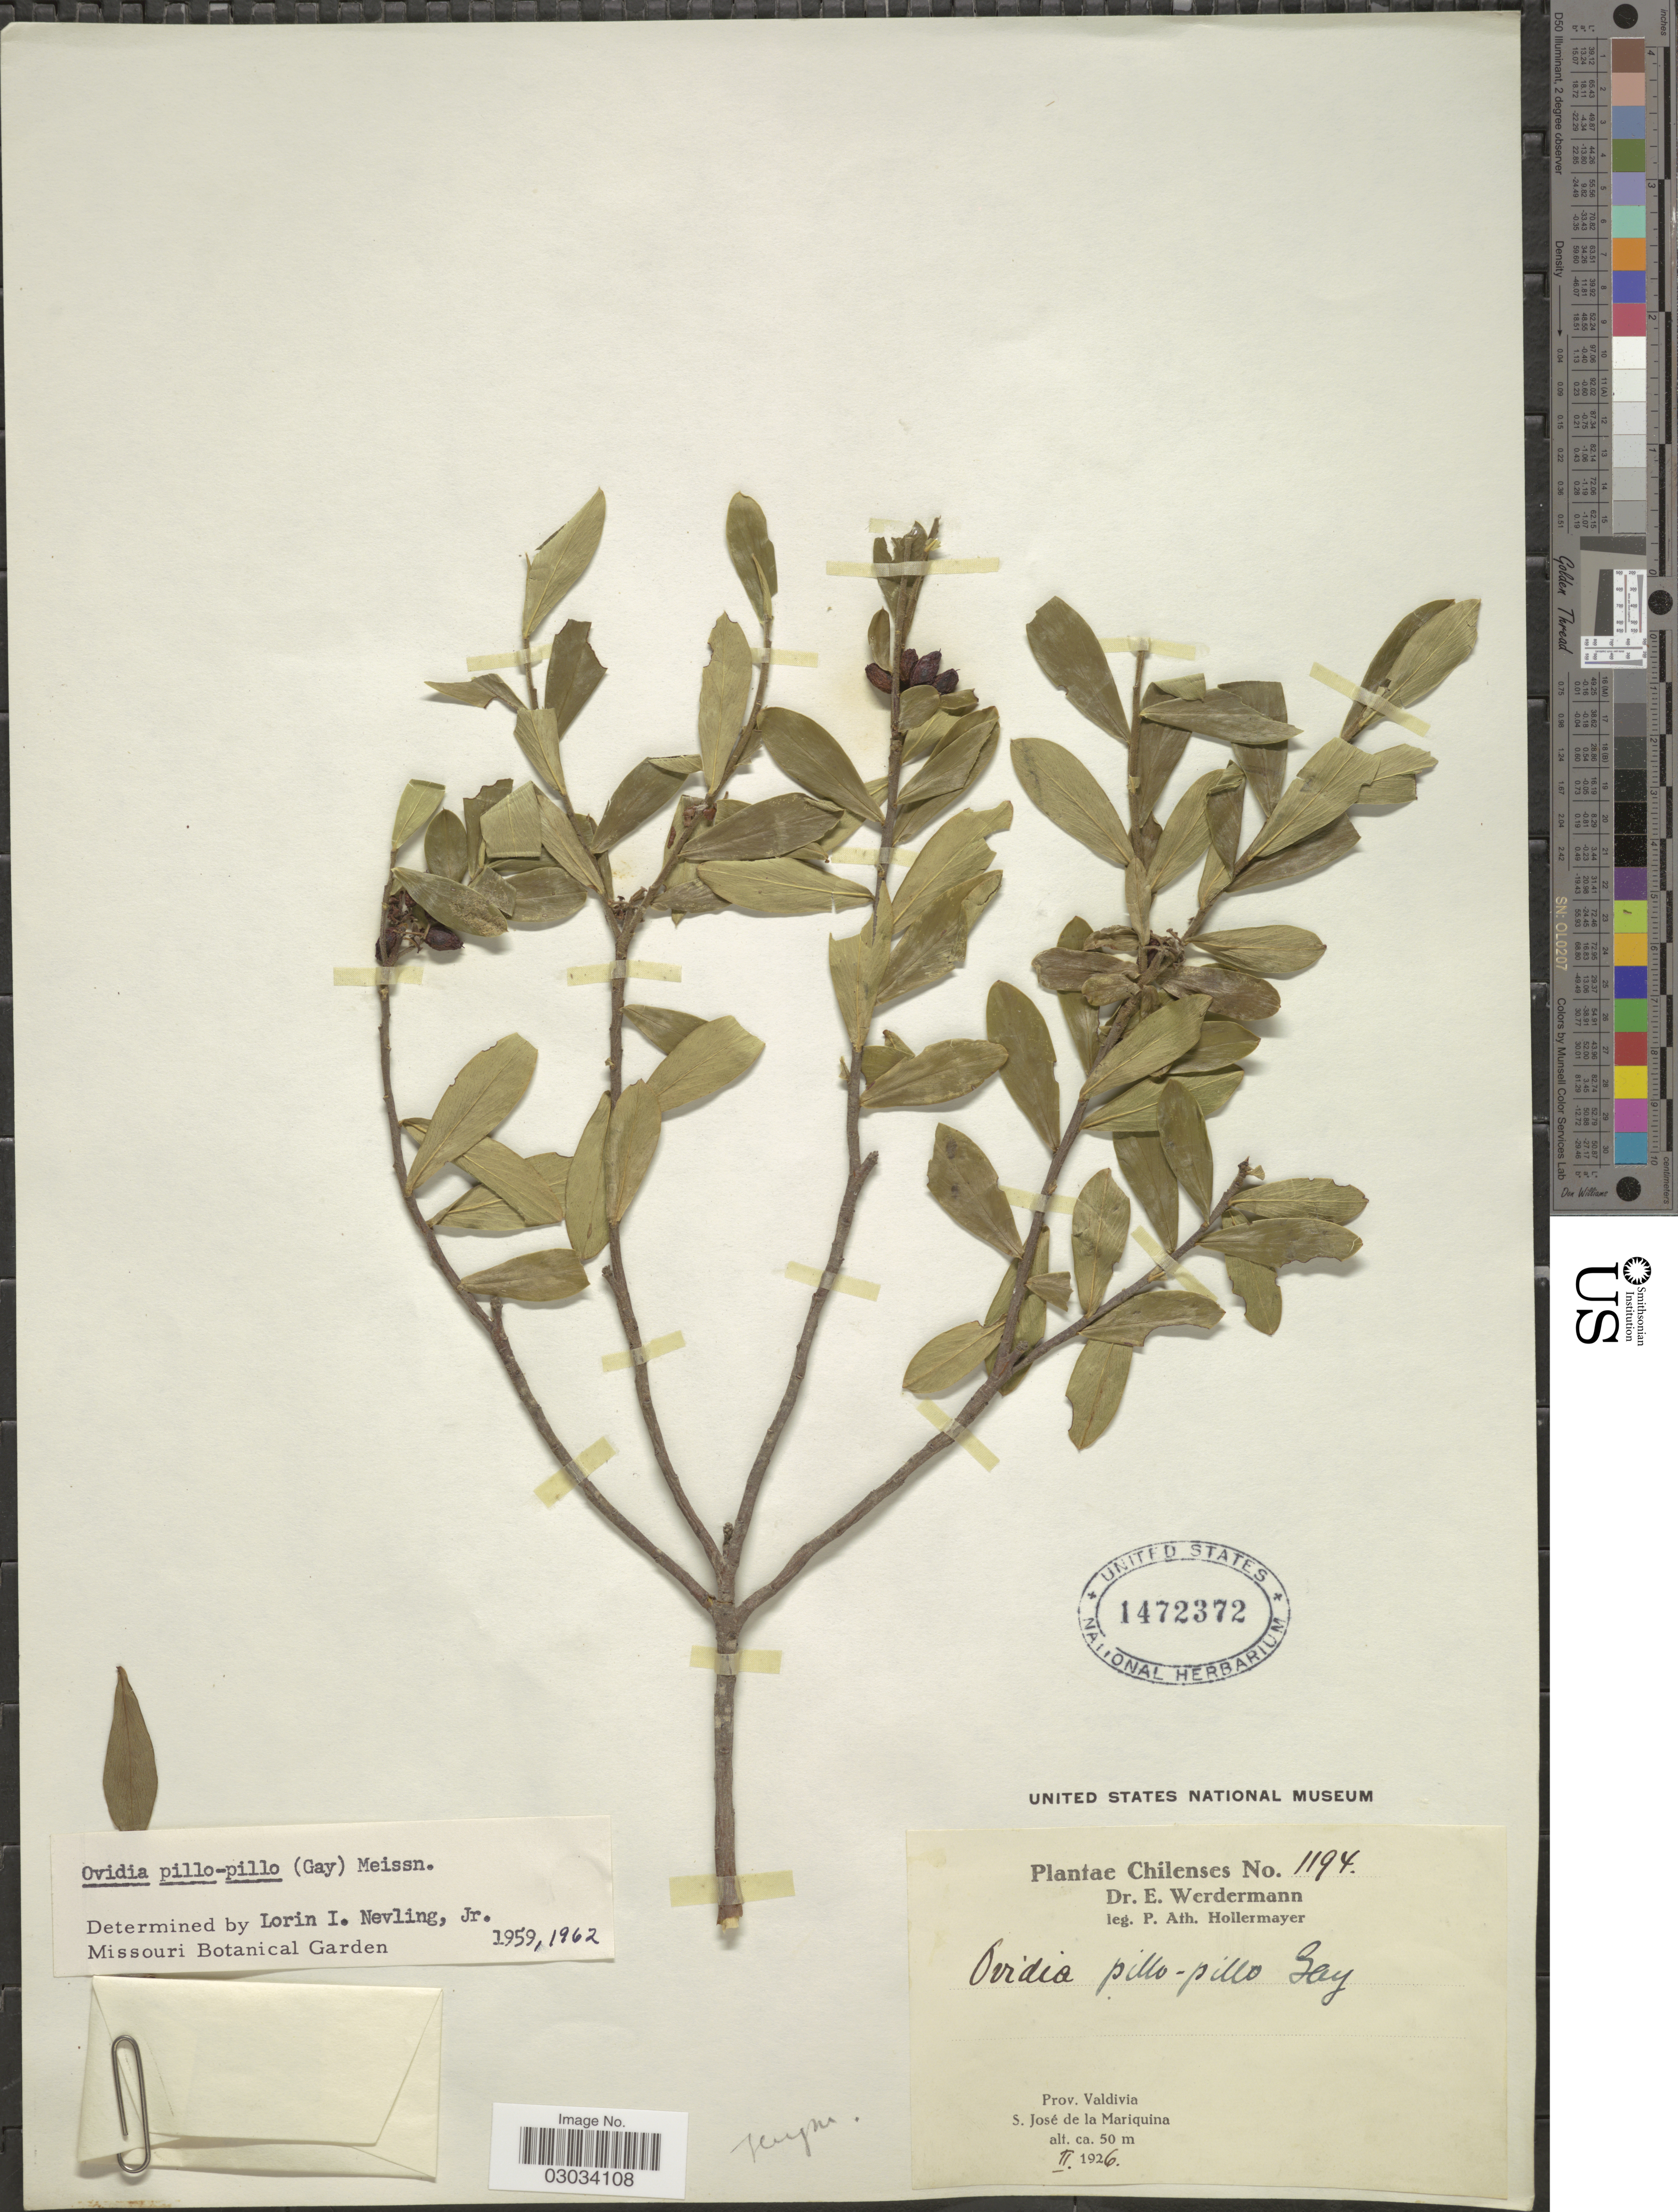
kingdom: Plantae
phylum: Tracheophyta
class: Magnoliopsida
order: Malvales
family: Thymelaeaceae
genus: Ovidia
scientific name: Ovidia pillopillo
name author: (Gay) Meisn.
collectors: P. Hollermayer & E. Werdermann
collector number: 1194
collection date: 1926-02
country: Chile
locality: Prov. Valdivia. S. José de la Mariquina.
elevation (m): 50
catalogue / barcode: US 1472372